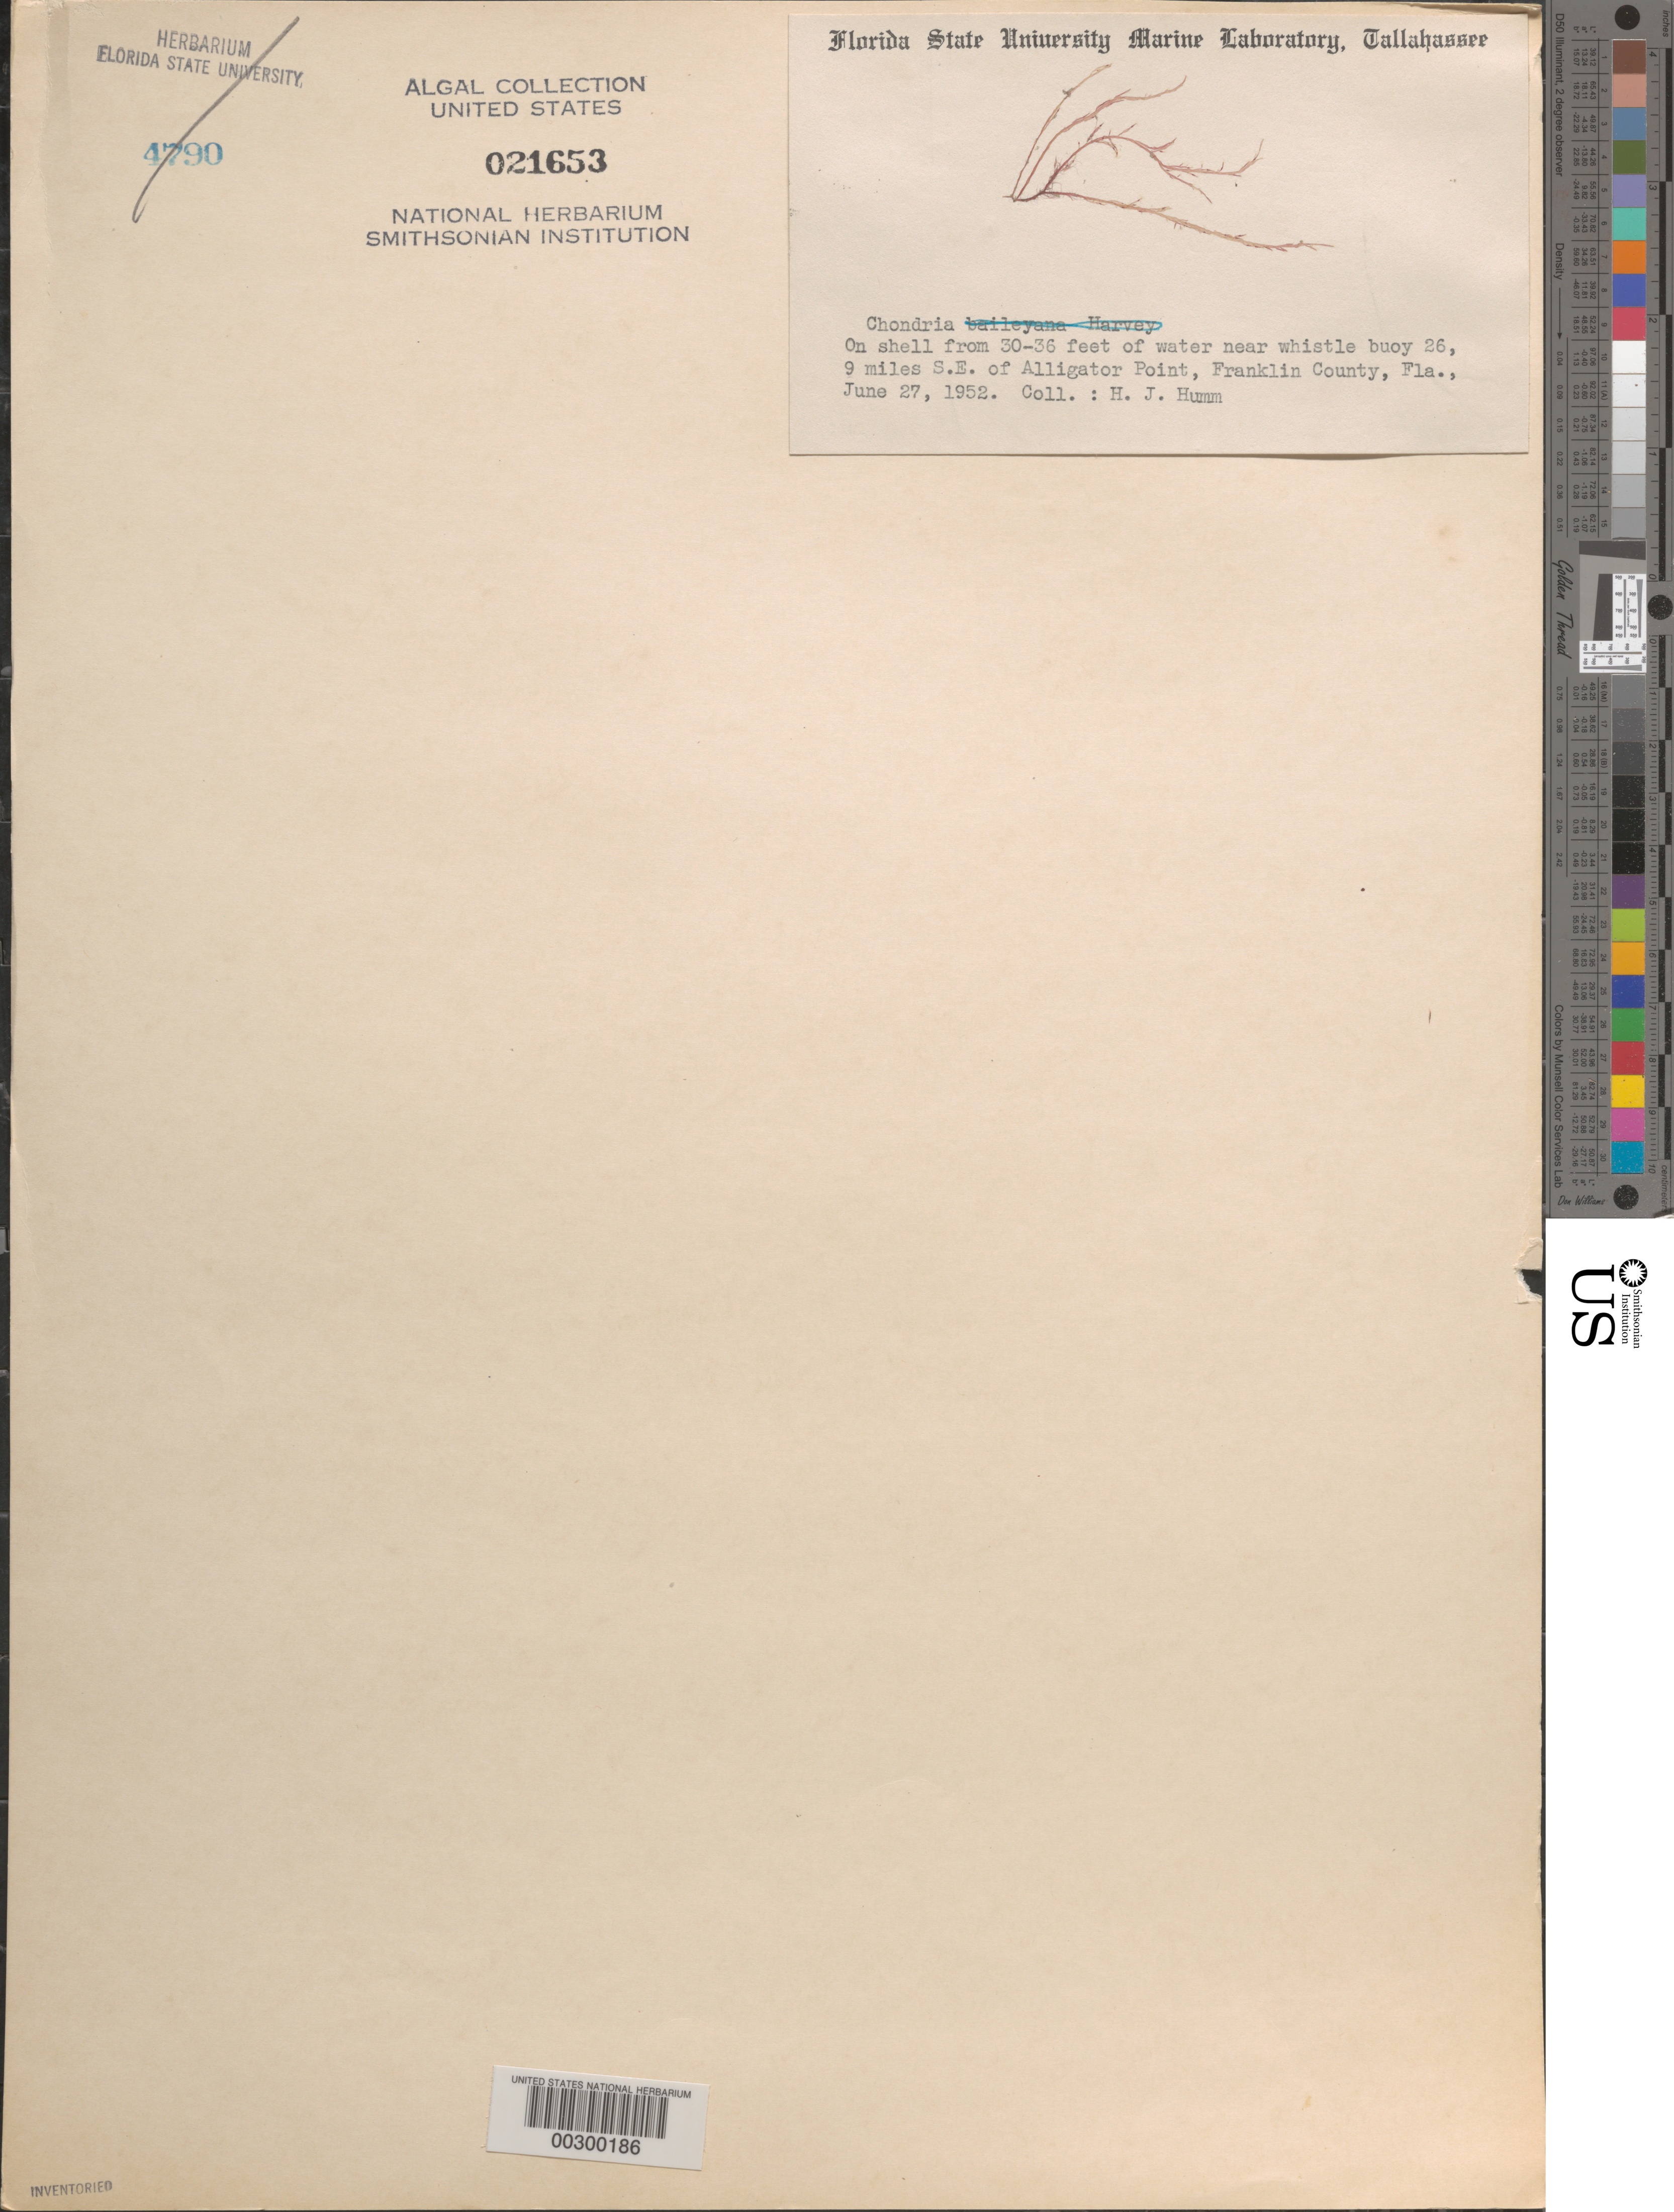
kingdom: Plantae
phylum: Rhodophyta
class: Florideophyceae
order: Ceramiales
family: Rhodomelaceae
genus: Chondria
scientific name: Chondria sp.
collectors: H. J. Humm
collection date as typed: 27 Jun 1952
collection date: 1952-06-27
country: United States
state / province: Florida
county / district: Franklin County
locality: Near whistle buoy 26, 9 miles southeast of Alligator Point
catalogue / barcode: US 21653